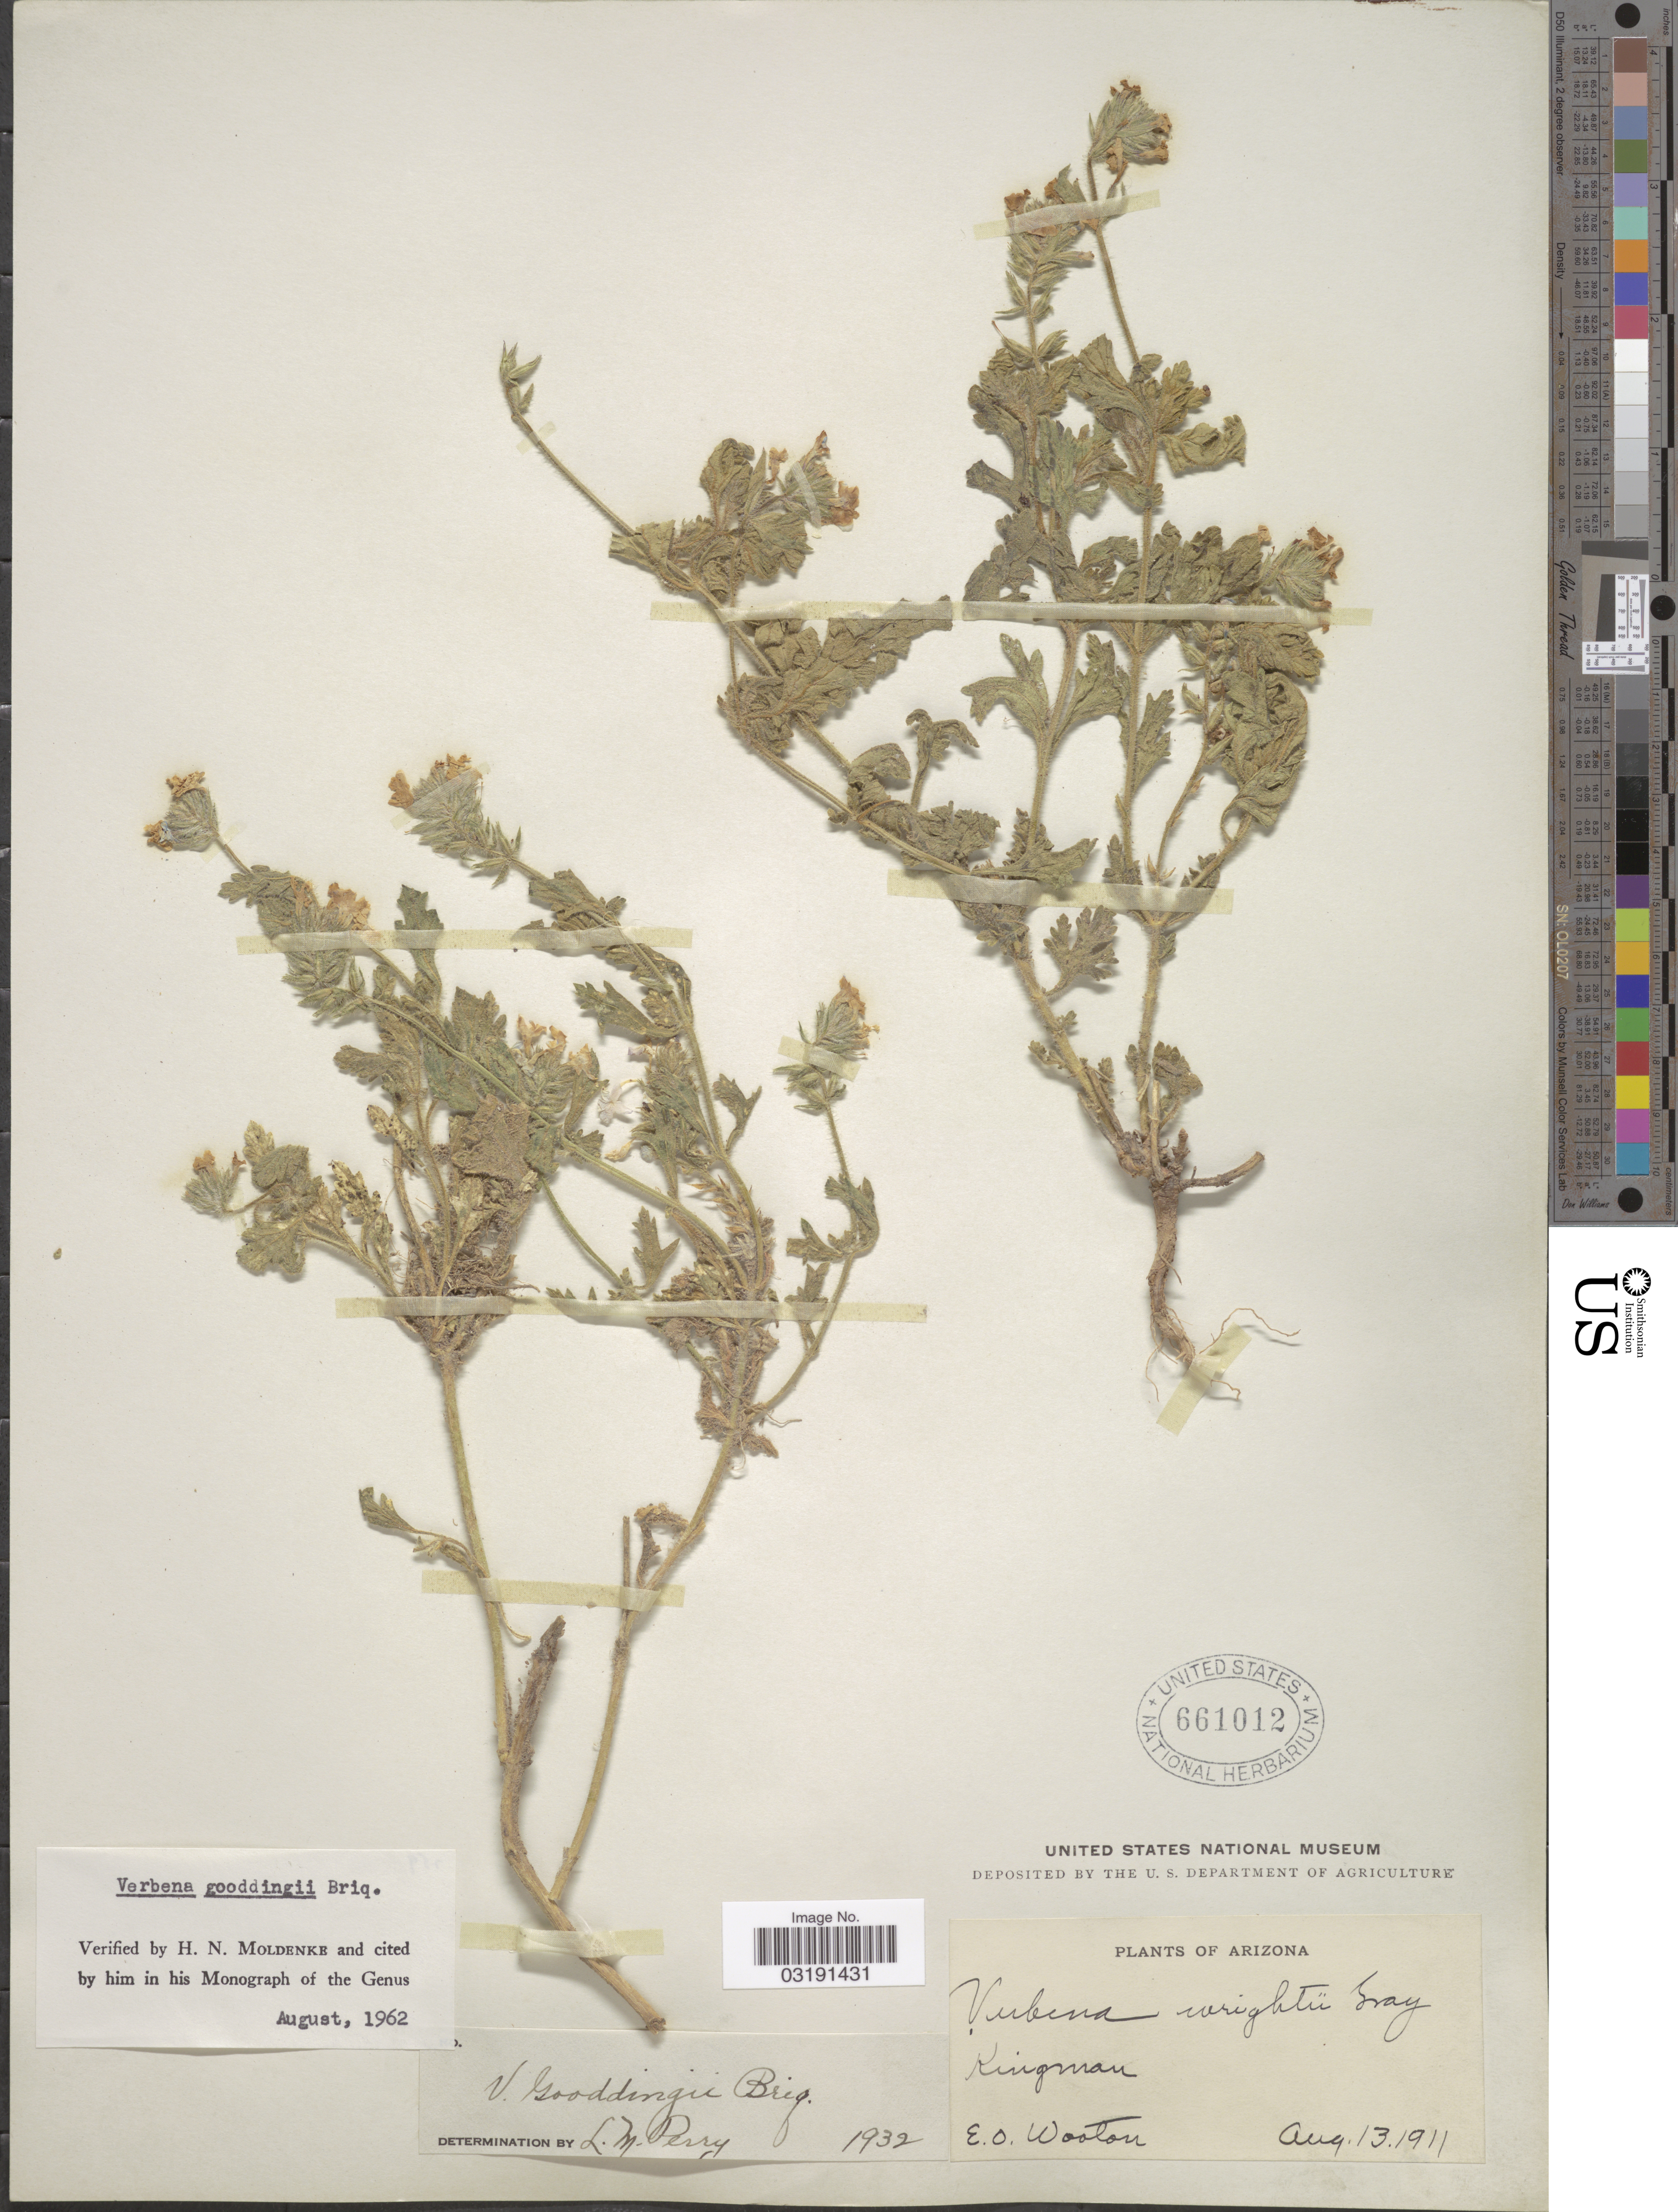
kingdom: Plantae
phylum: Tracheophyta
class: Magnoliopsida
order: Lamiales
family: Verbenaceae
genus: Verbena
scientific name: Verbena gooddingii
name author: Briq.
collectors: E. O. Wooton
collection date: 1911-08-13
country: United States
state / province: Arizona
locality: Kingman.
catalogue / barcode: US 661012